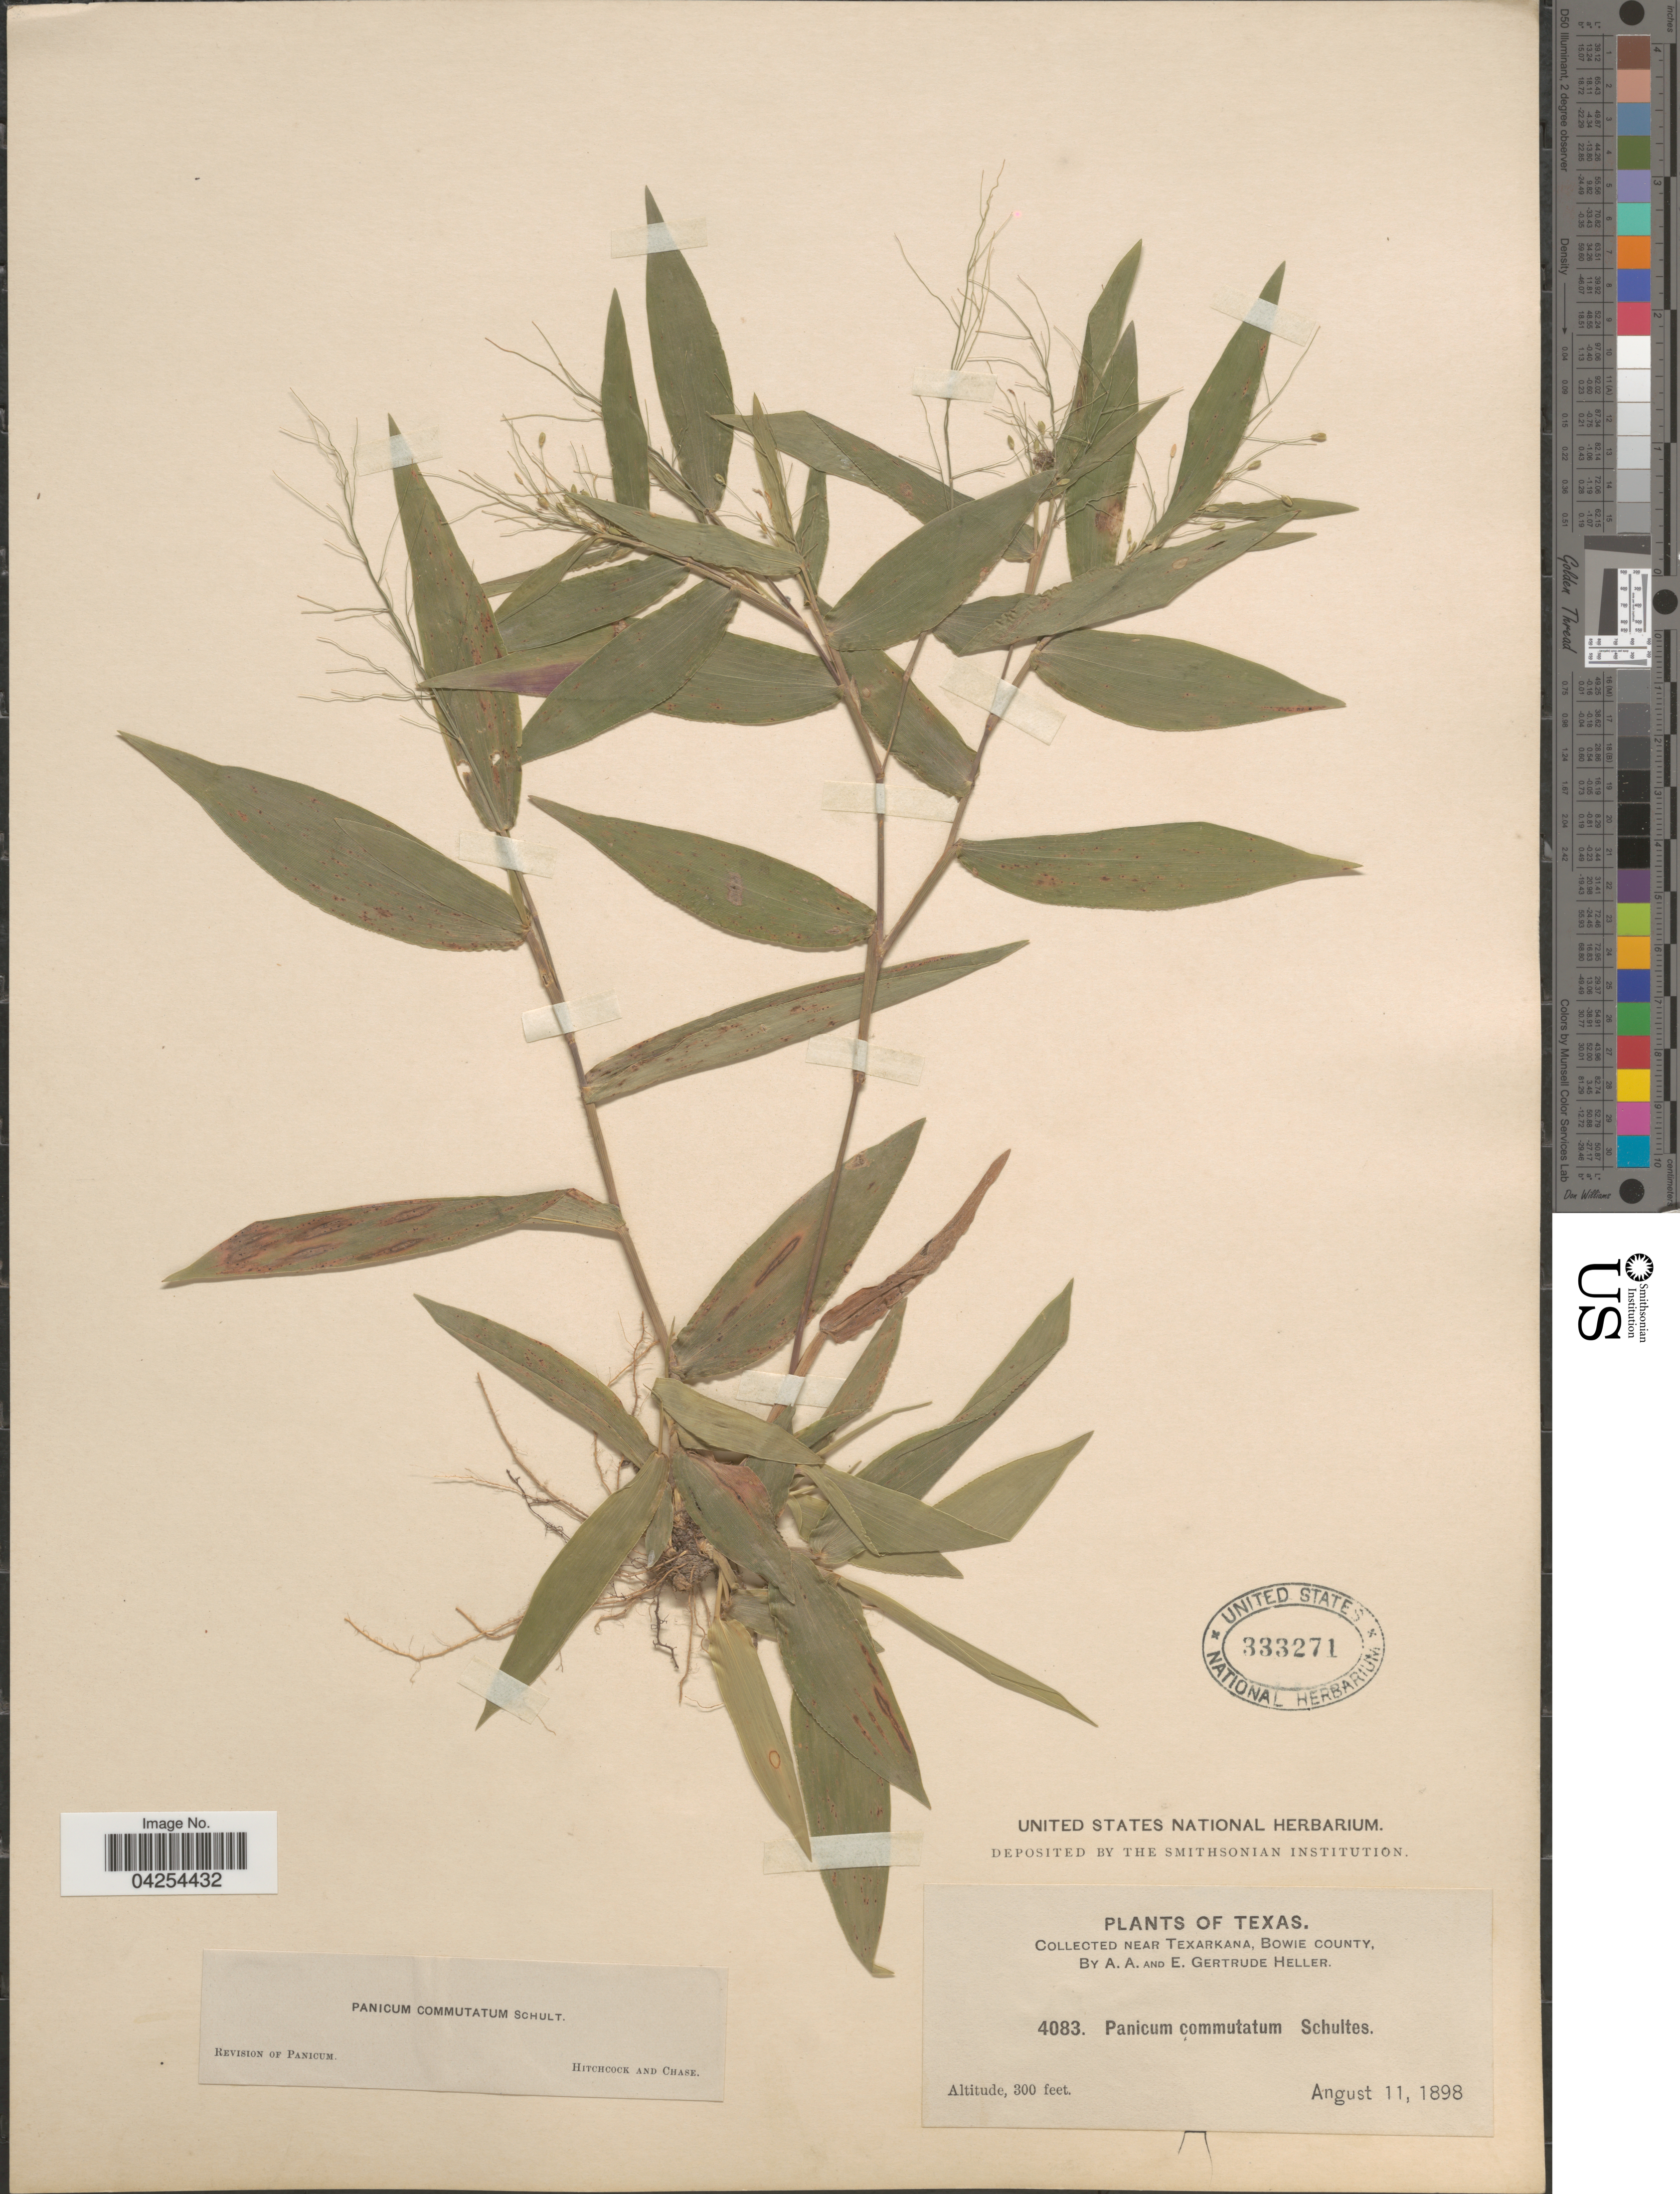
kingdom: Plantae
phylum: Tracheophyta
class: Liliopsida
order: Poales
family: Poaceae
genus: Dichanthelium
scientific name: Dichanthelium commutatum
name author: (Schult.) Gould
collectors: A. A. Heller & E. G. Heller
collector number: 4083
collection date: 1898-08-11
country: United States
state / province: Texas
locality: Near Texarkana, Bowie County.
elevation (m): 91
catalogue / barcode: US 333271